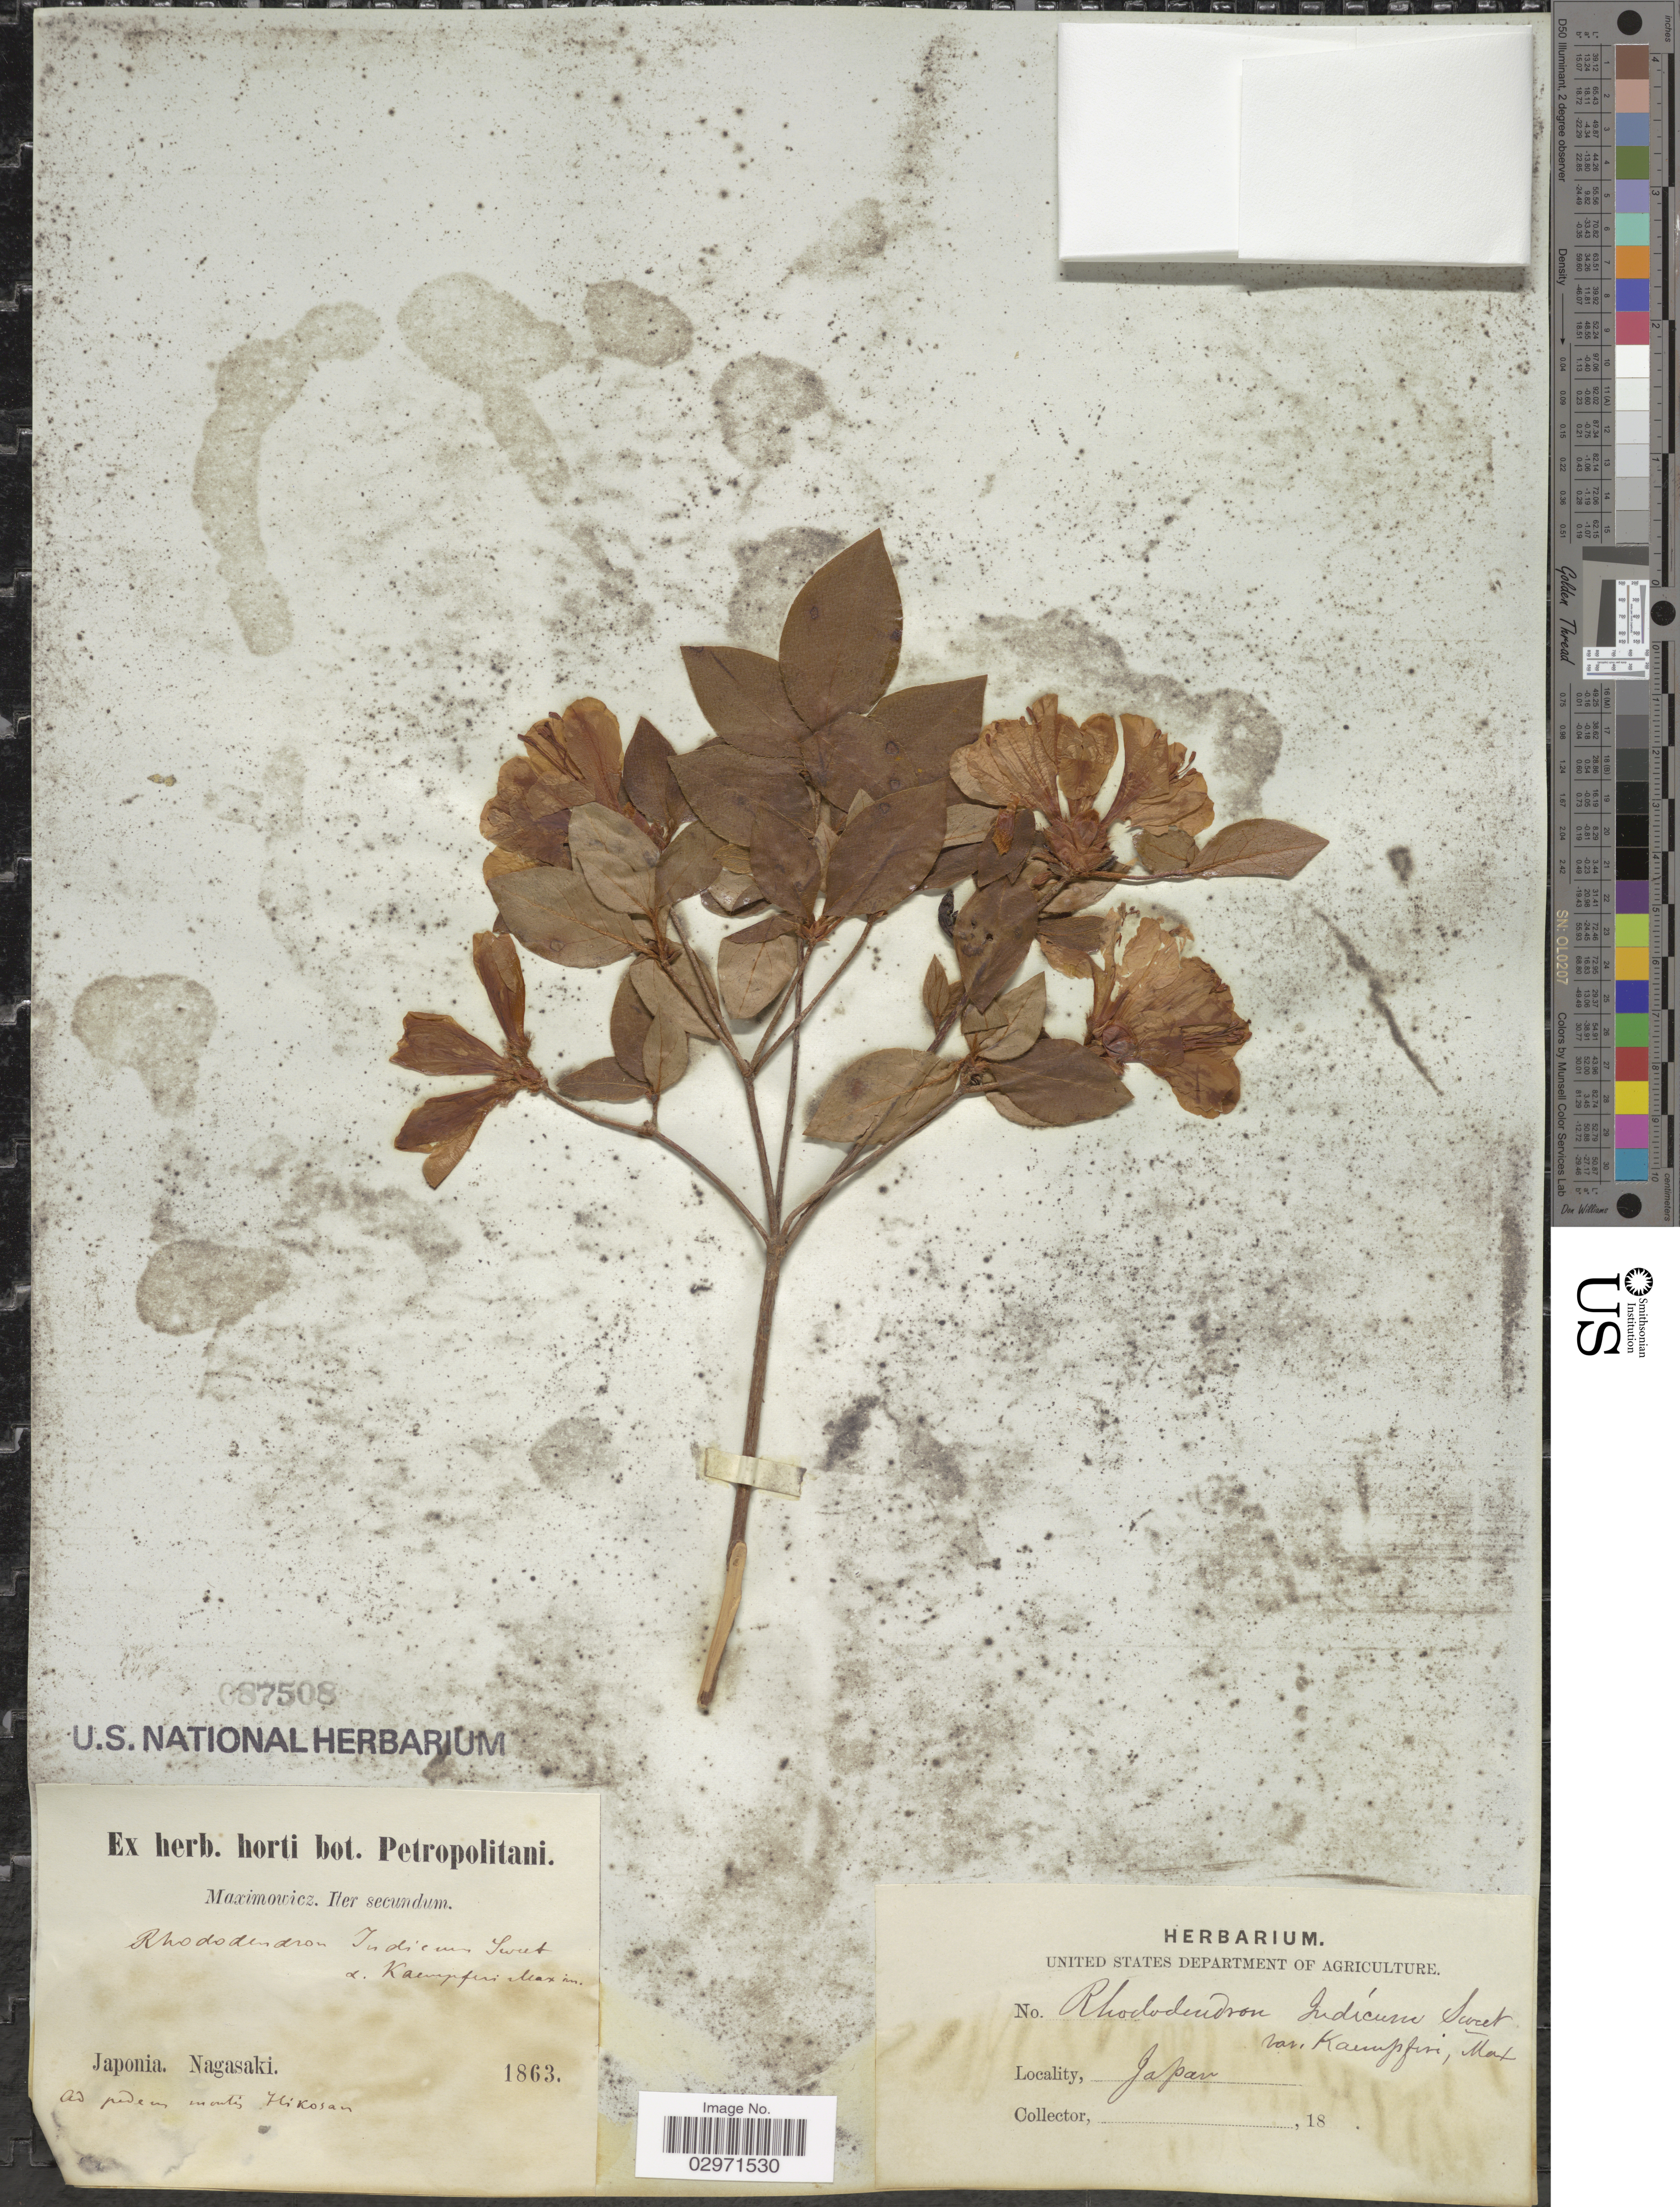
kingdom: Plantae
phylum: Tracheophyta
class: Magnoliopsida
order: Ericales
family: Ericaceae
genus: Rhododendron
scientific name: Rhododendron kaempferi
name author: Planch.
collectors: -. Maximowicz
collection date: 1863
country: Japan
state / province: Nagasaki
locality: Ad pideum montes Hikosan.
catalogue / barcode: US 87508